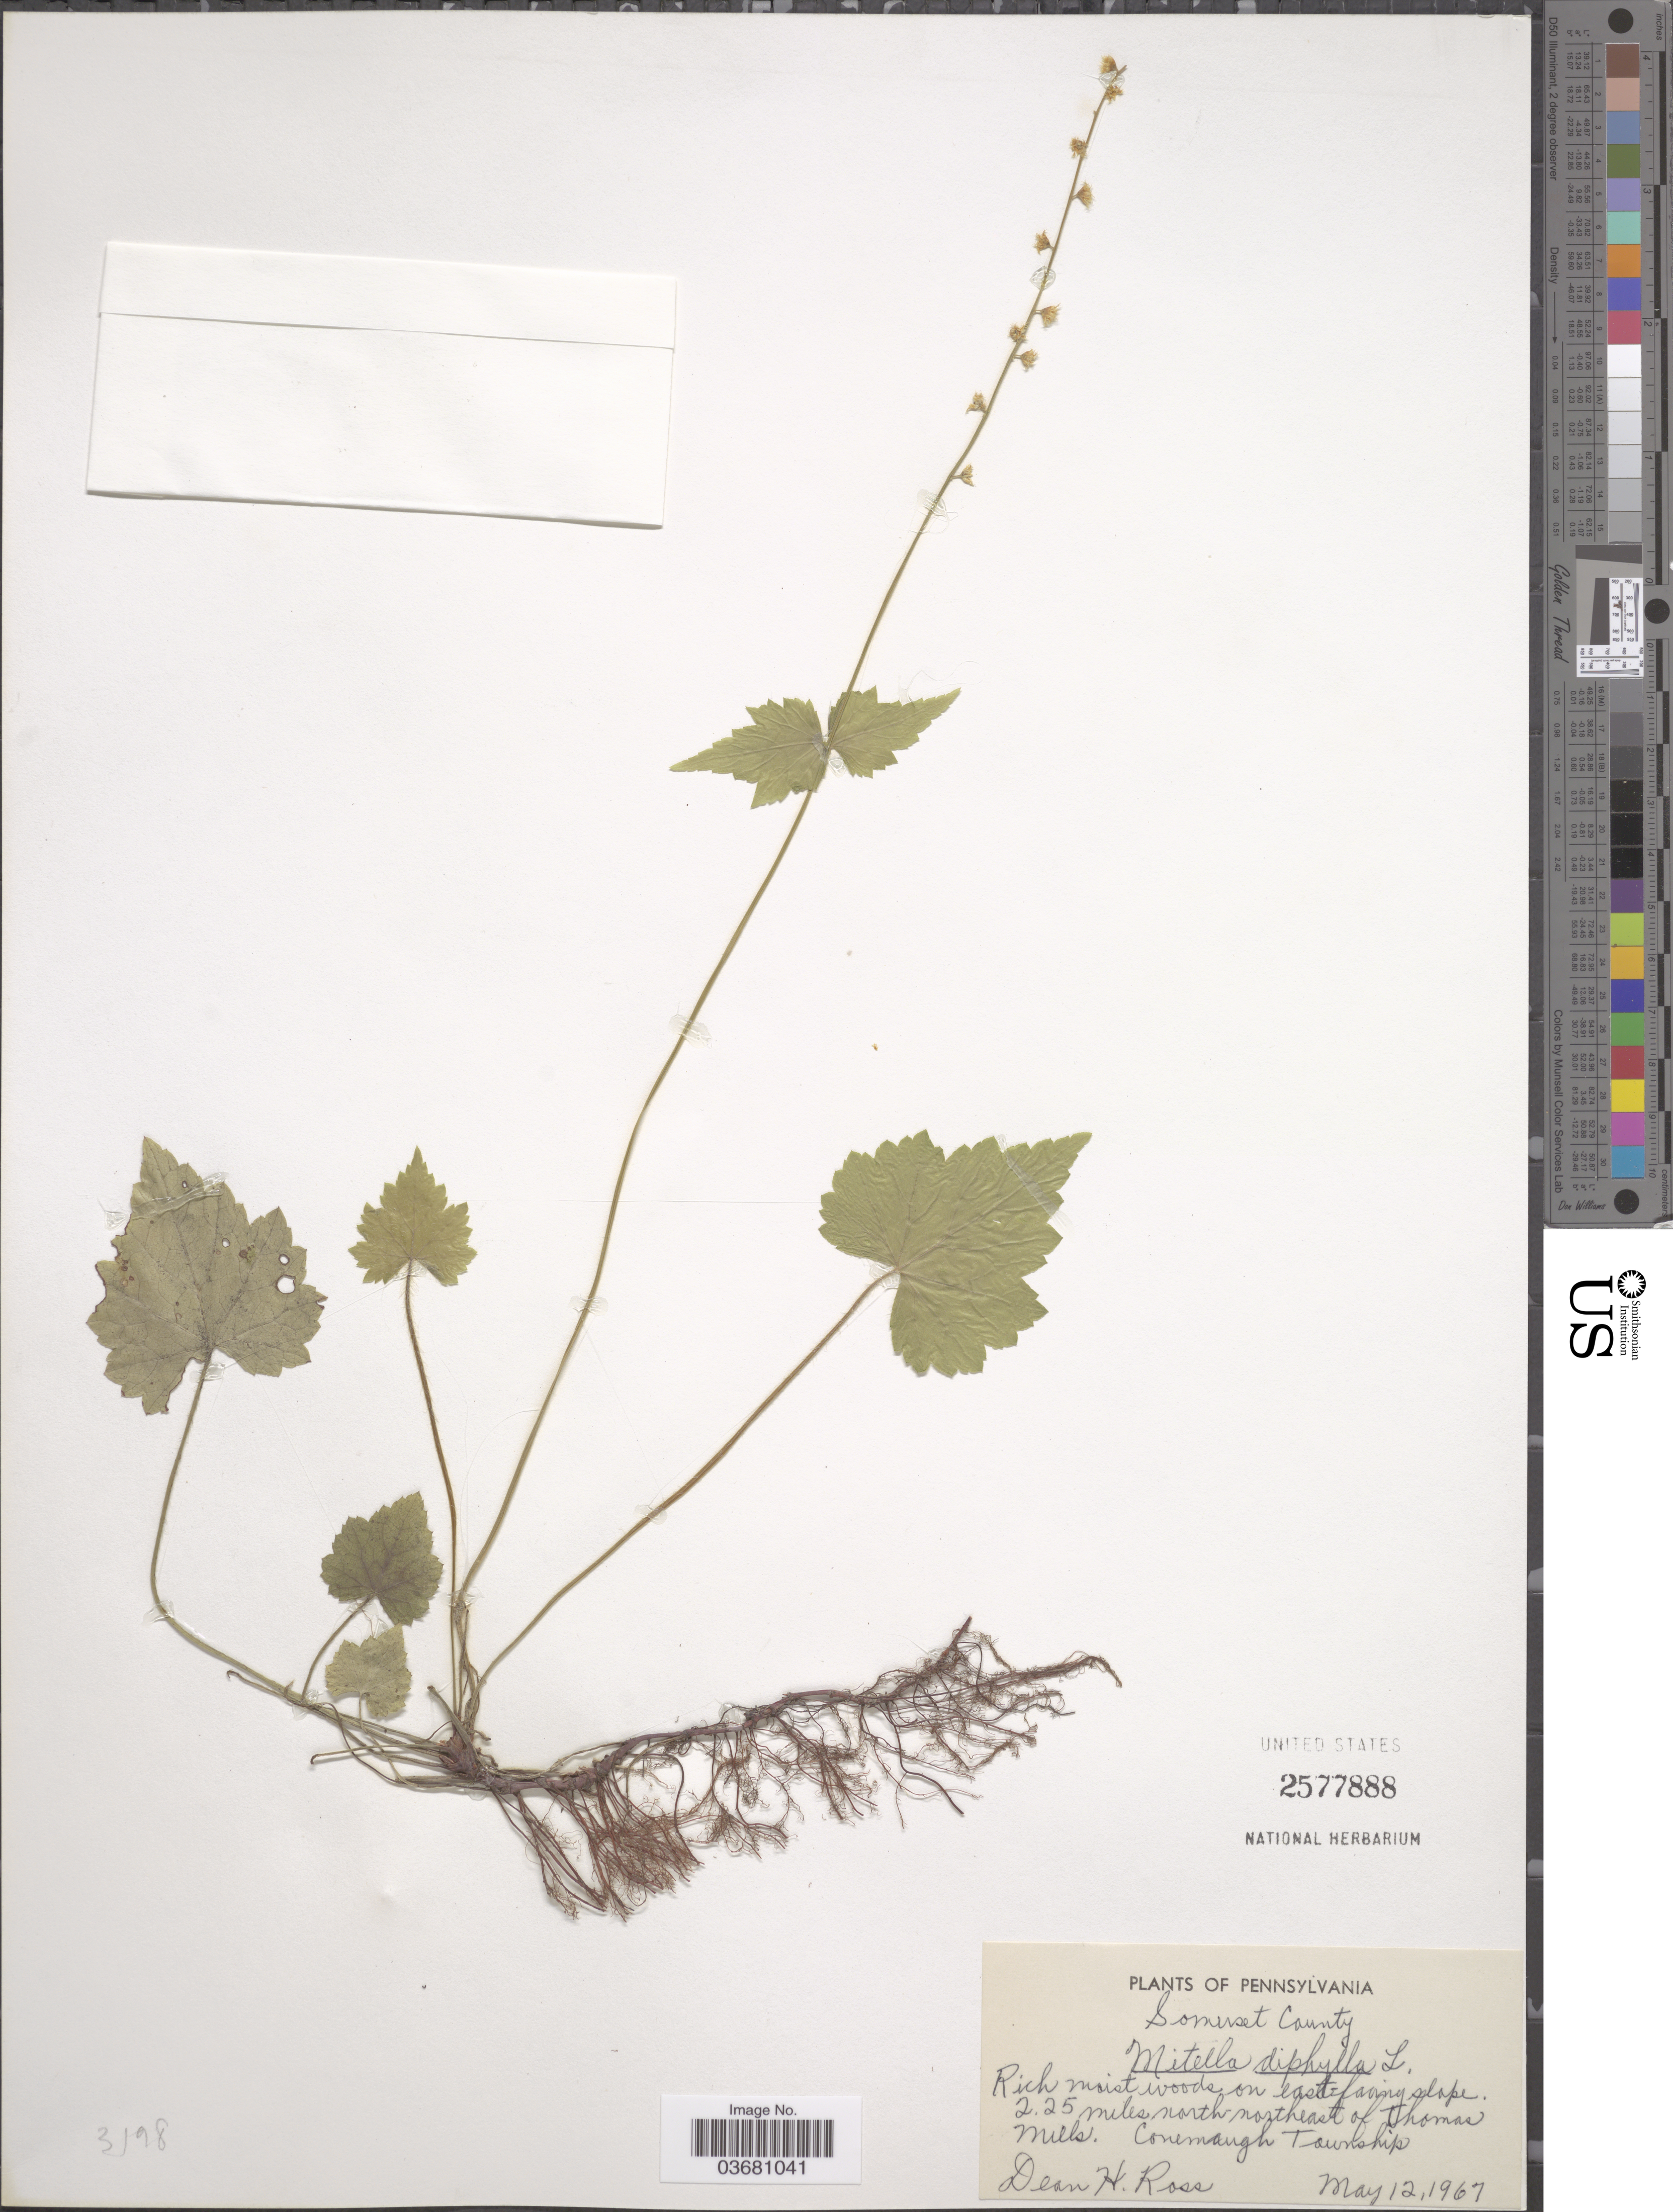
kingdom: Plantae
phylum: Tracheophyta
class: Magnoliopsida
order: Saxifragales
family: Saxifragaceae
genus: Mitella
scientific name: Mitella diphylla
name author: L.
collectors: D. Ross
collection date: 1967-05-12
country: United States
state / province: Pennsylvania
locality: Somerset County. Rich moist woods on east-facing slope. 2.25 miles north-northeast of Thomas Mills. Conemaugh Township.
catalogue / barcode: US 2577888